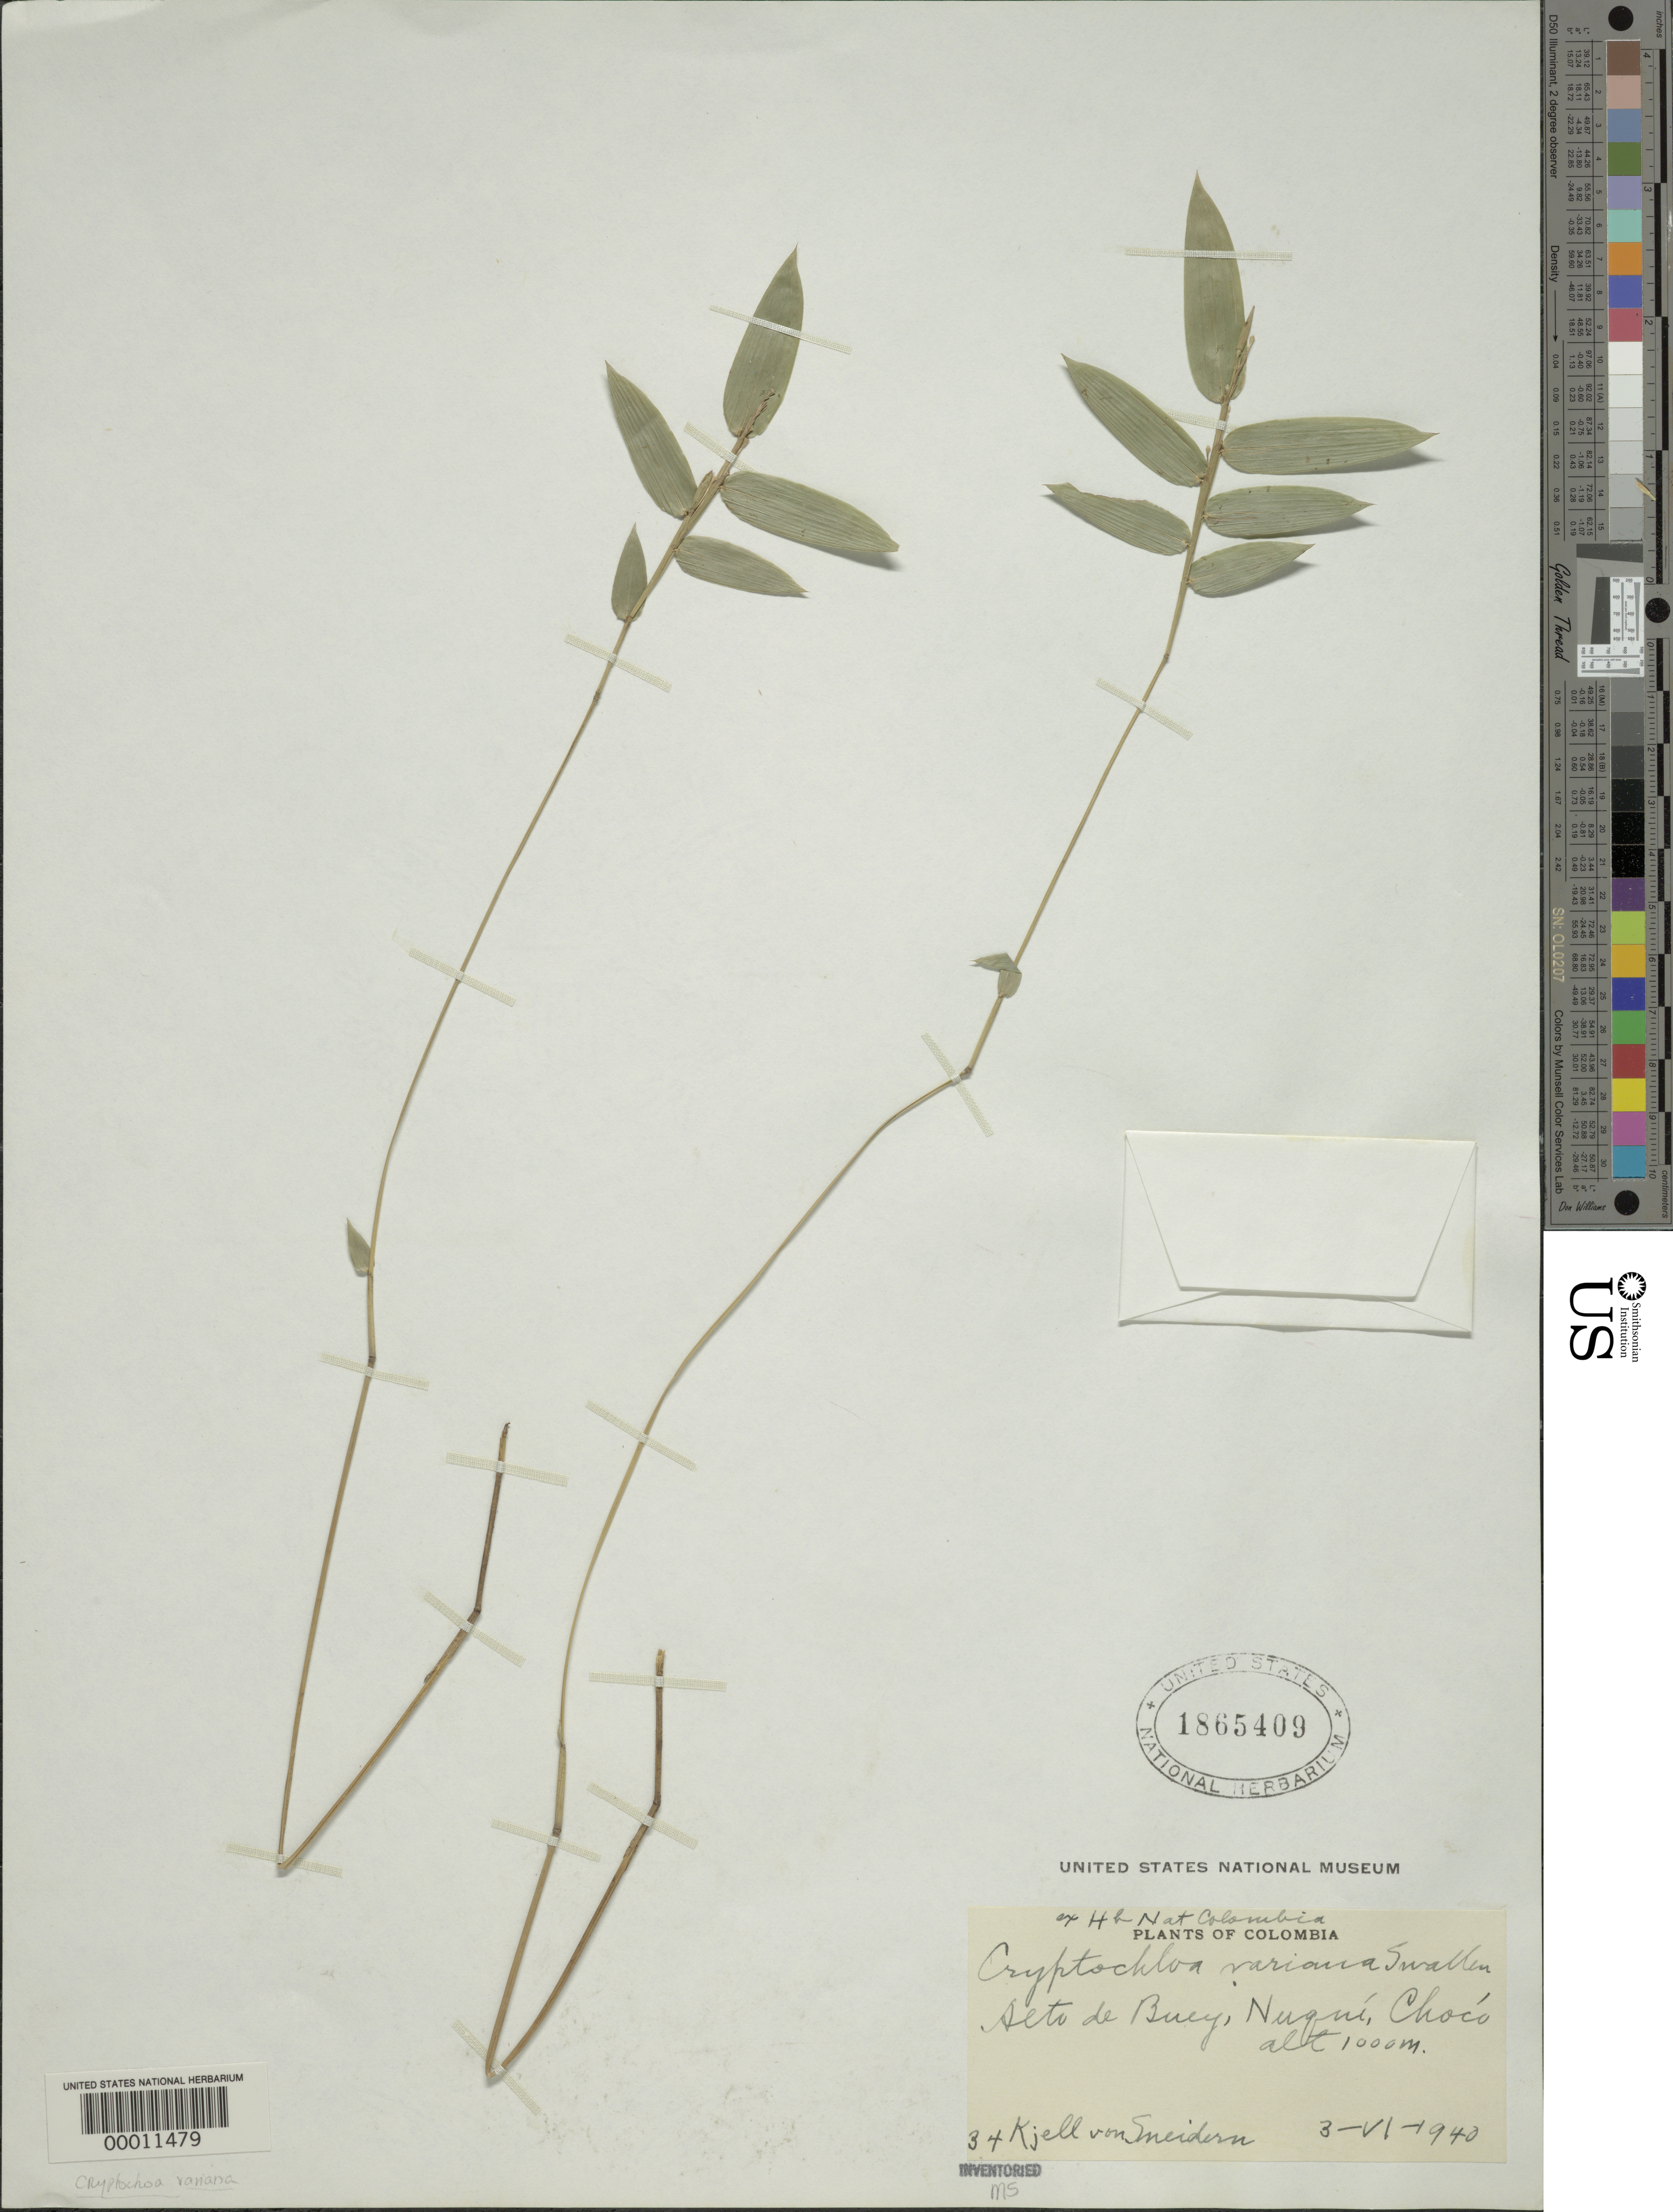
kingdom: Plantae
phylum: Tracheophyta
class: Liliopsida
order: Poales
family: Poaceae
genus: Cryptochloa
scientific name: Cryptochloa variana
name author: Swallen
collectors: K. von Sneidern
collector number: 34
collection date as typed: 03 Jun 1940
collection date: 1940-06-03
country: Colombia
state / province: Chocó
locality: Nugui, Seto de Buey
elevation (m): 1000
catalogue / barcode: US 1865409